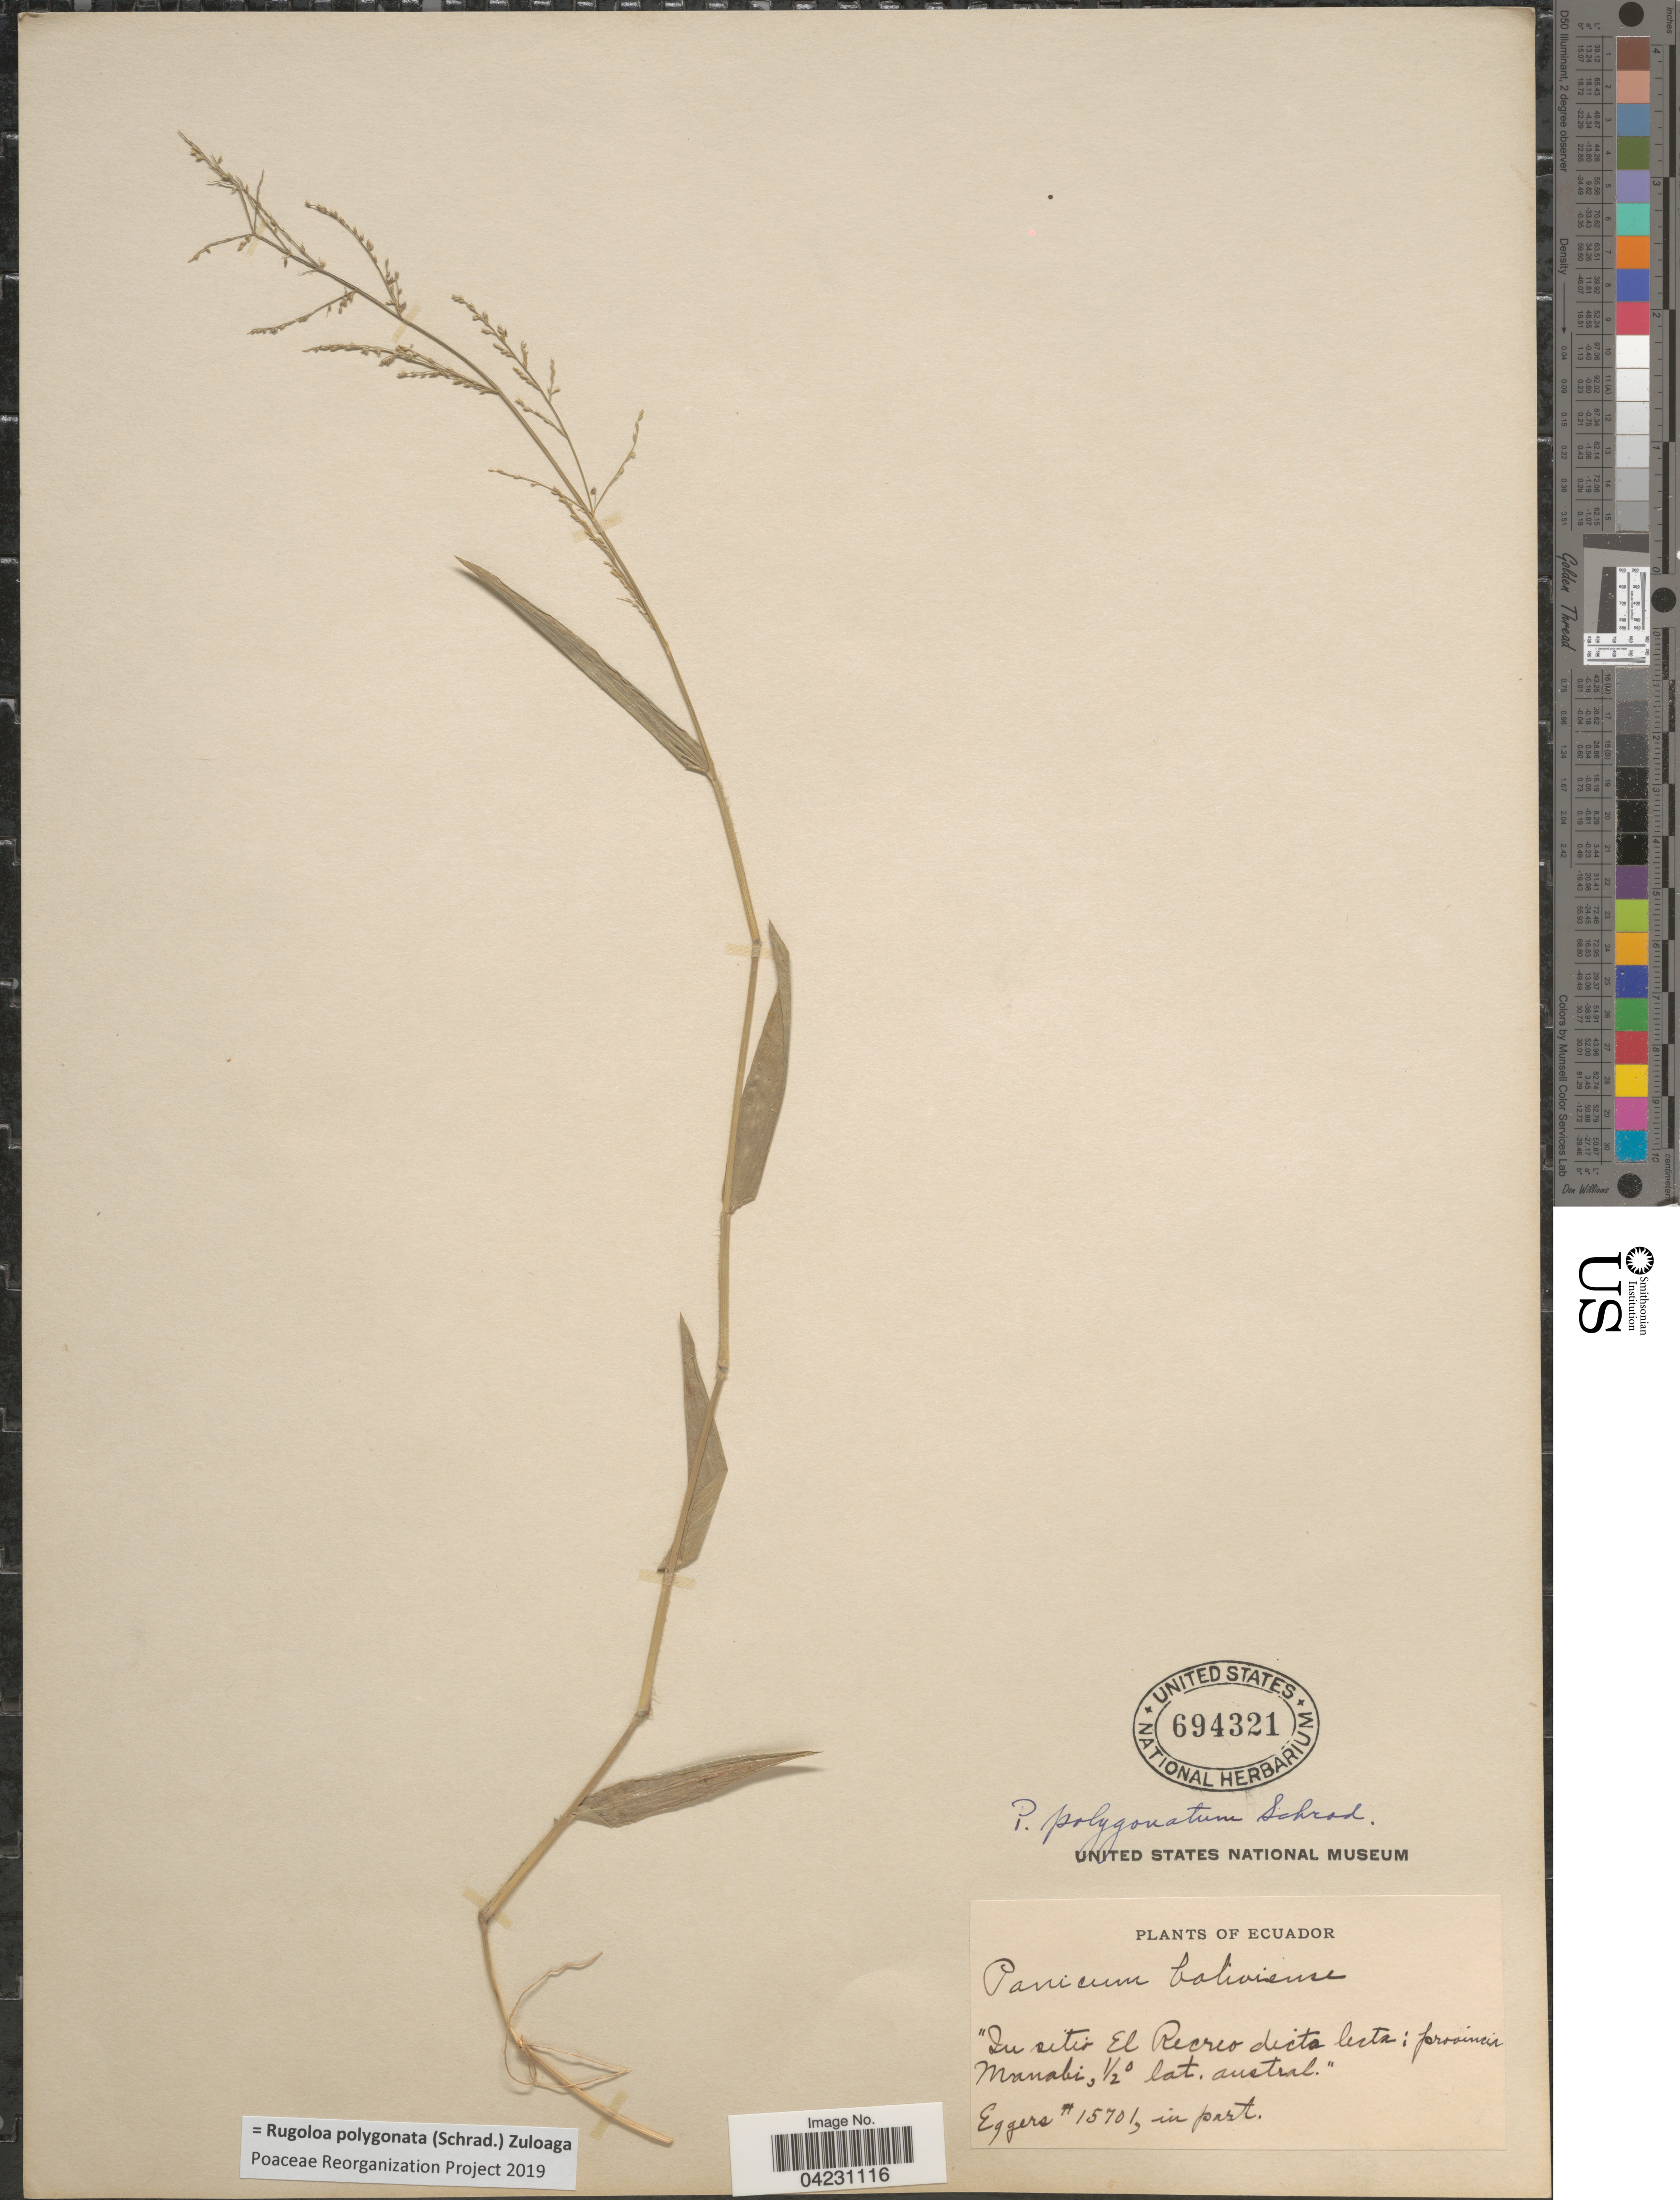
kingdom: Plantae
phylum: Tracheophyta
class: Liliopsida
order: Poales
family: Poaceae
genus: Rugoloa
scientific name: Rugoloa polygonata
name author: (Schrad.) Zuloaga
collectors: -. Eggers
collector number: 15701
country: Ecuador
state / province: Manabí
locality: In sitio El Recreo dicta lecta: provincia Manabi, ½° lat. austral.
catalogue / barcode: US 694321